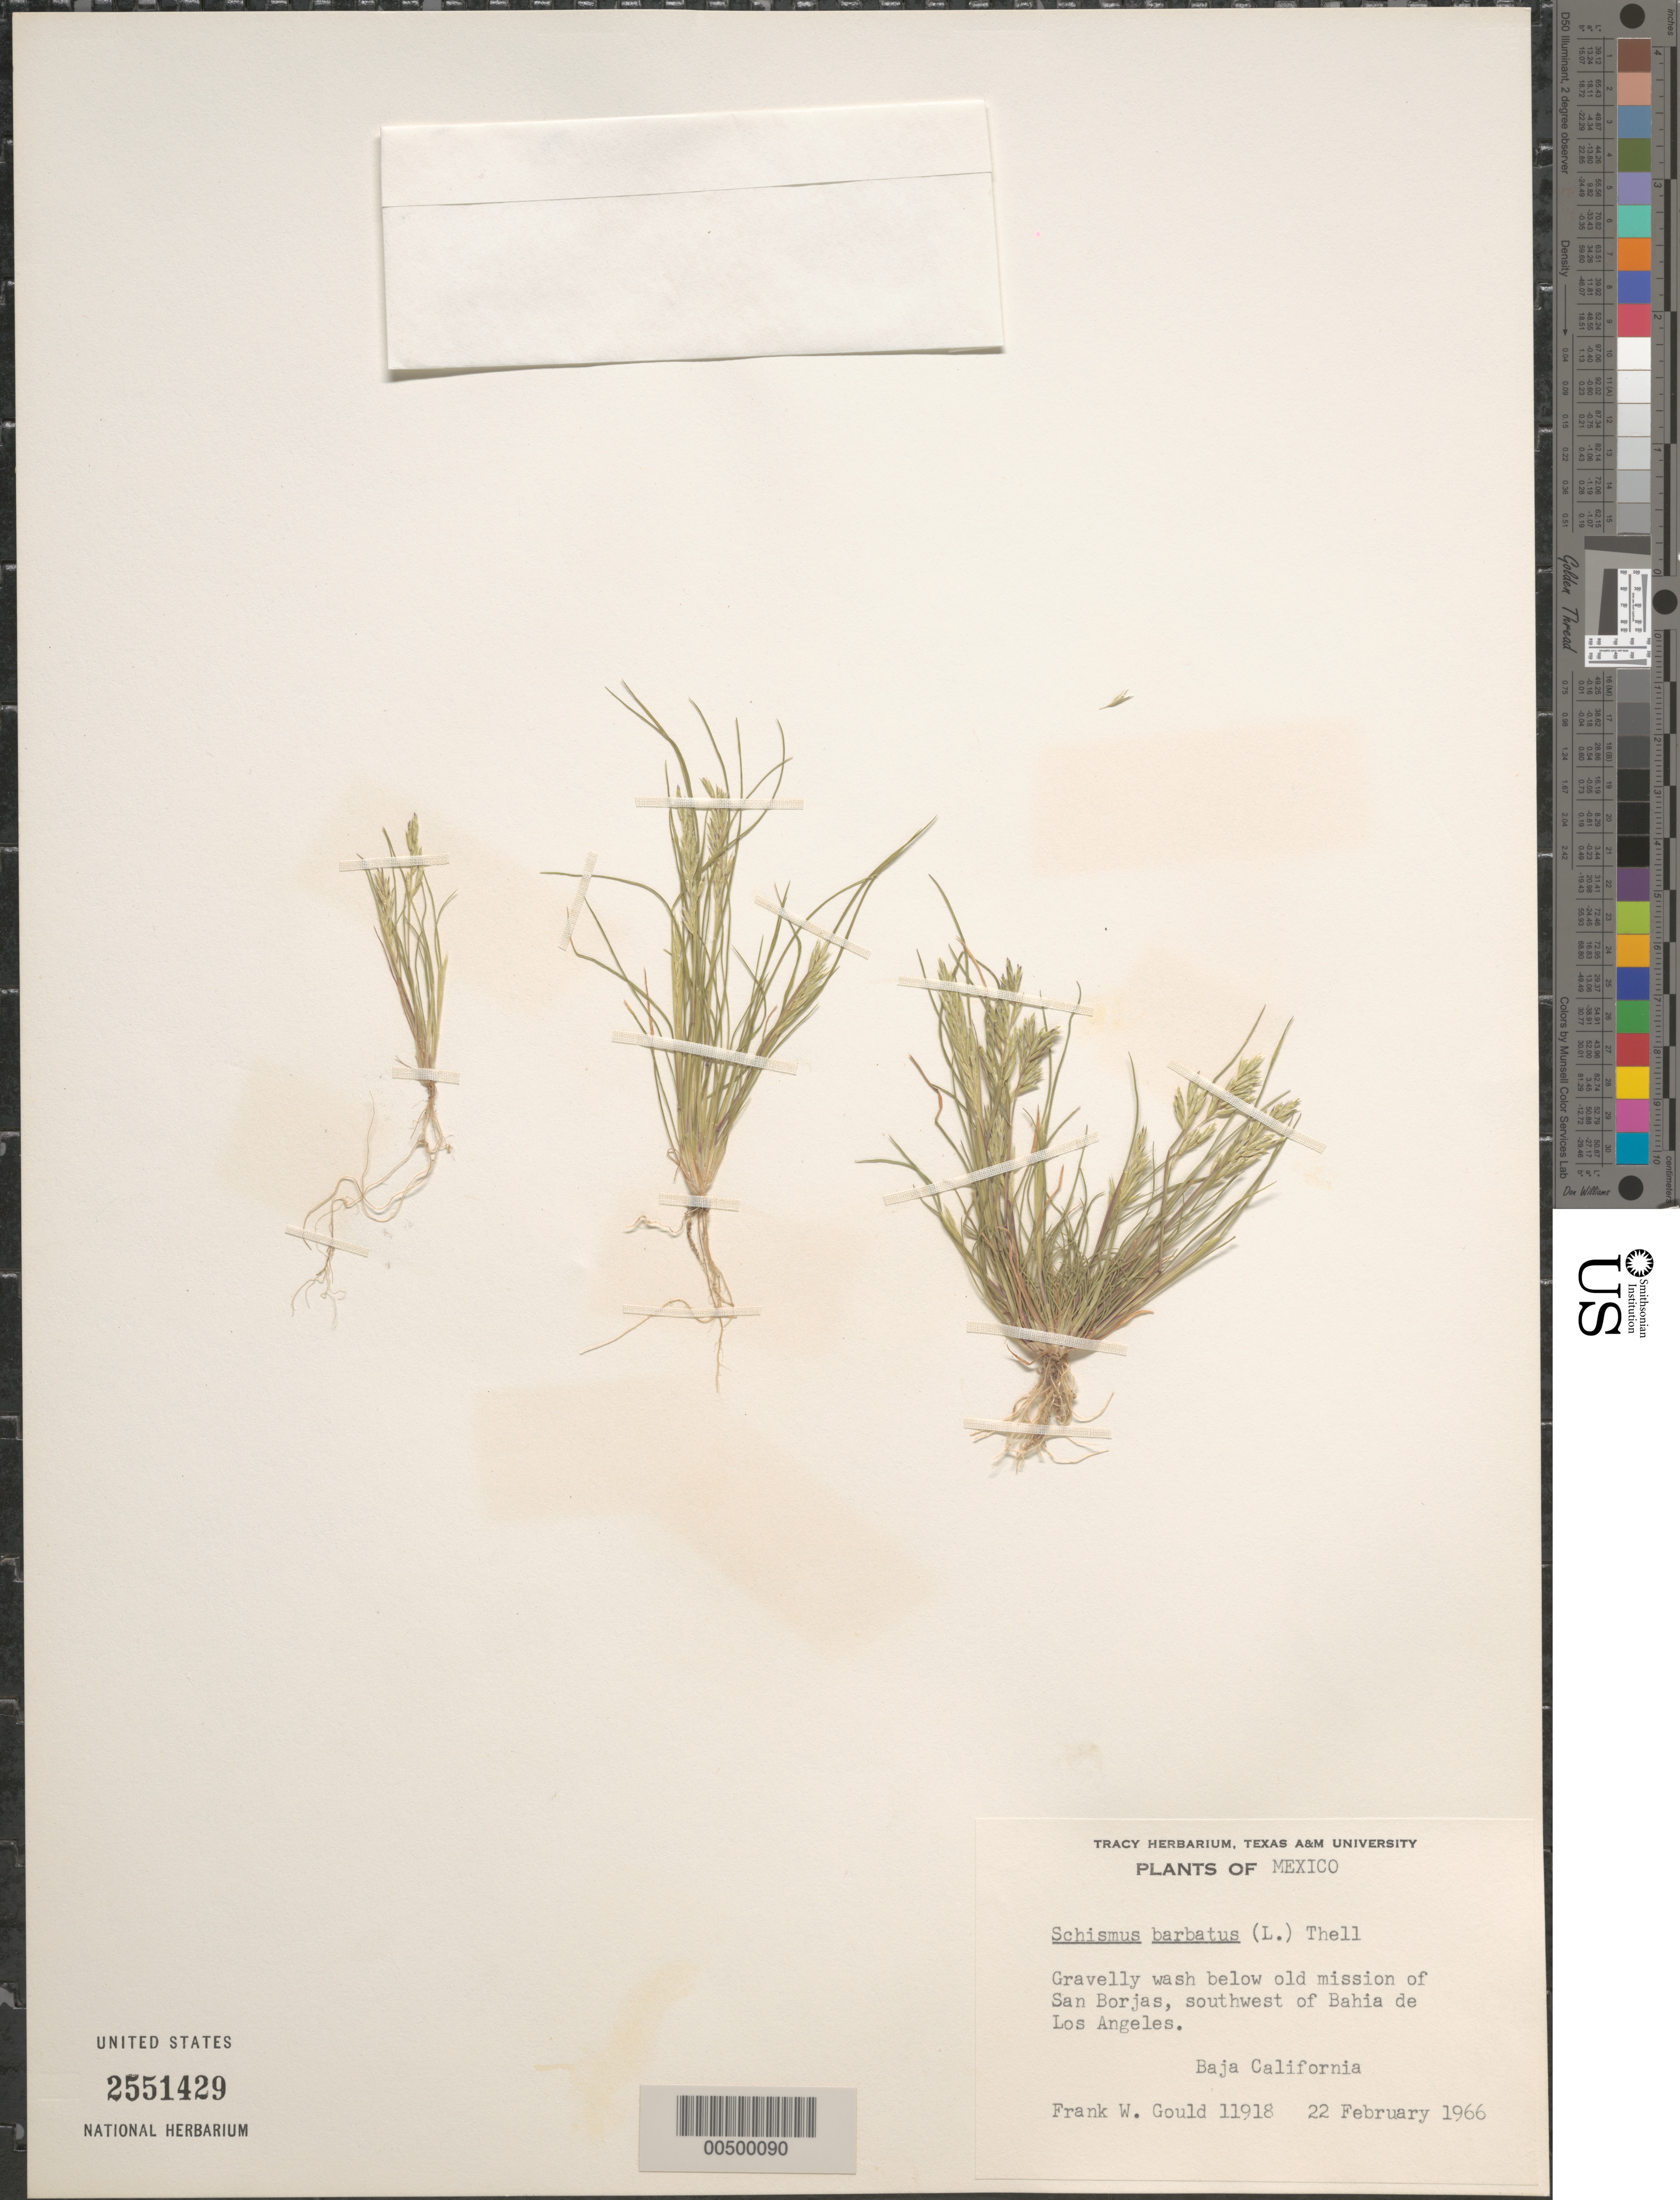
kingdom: Plantae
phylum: Tracheophyta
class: Liliopsida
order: Poales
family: Poaceae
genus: Schismus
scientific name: Schismus barbatus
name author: (L.) Thell.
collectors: F. W. Gould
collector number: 11918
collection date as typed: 22 Feb 1966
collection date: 1966-02-22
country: Mexico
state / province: Baja California Norte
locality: Old mission of San Borjas, SW of Bahia de Los Angeles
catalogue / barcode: US 2551429